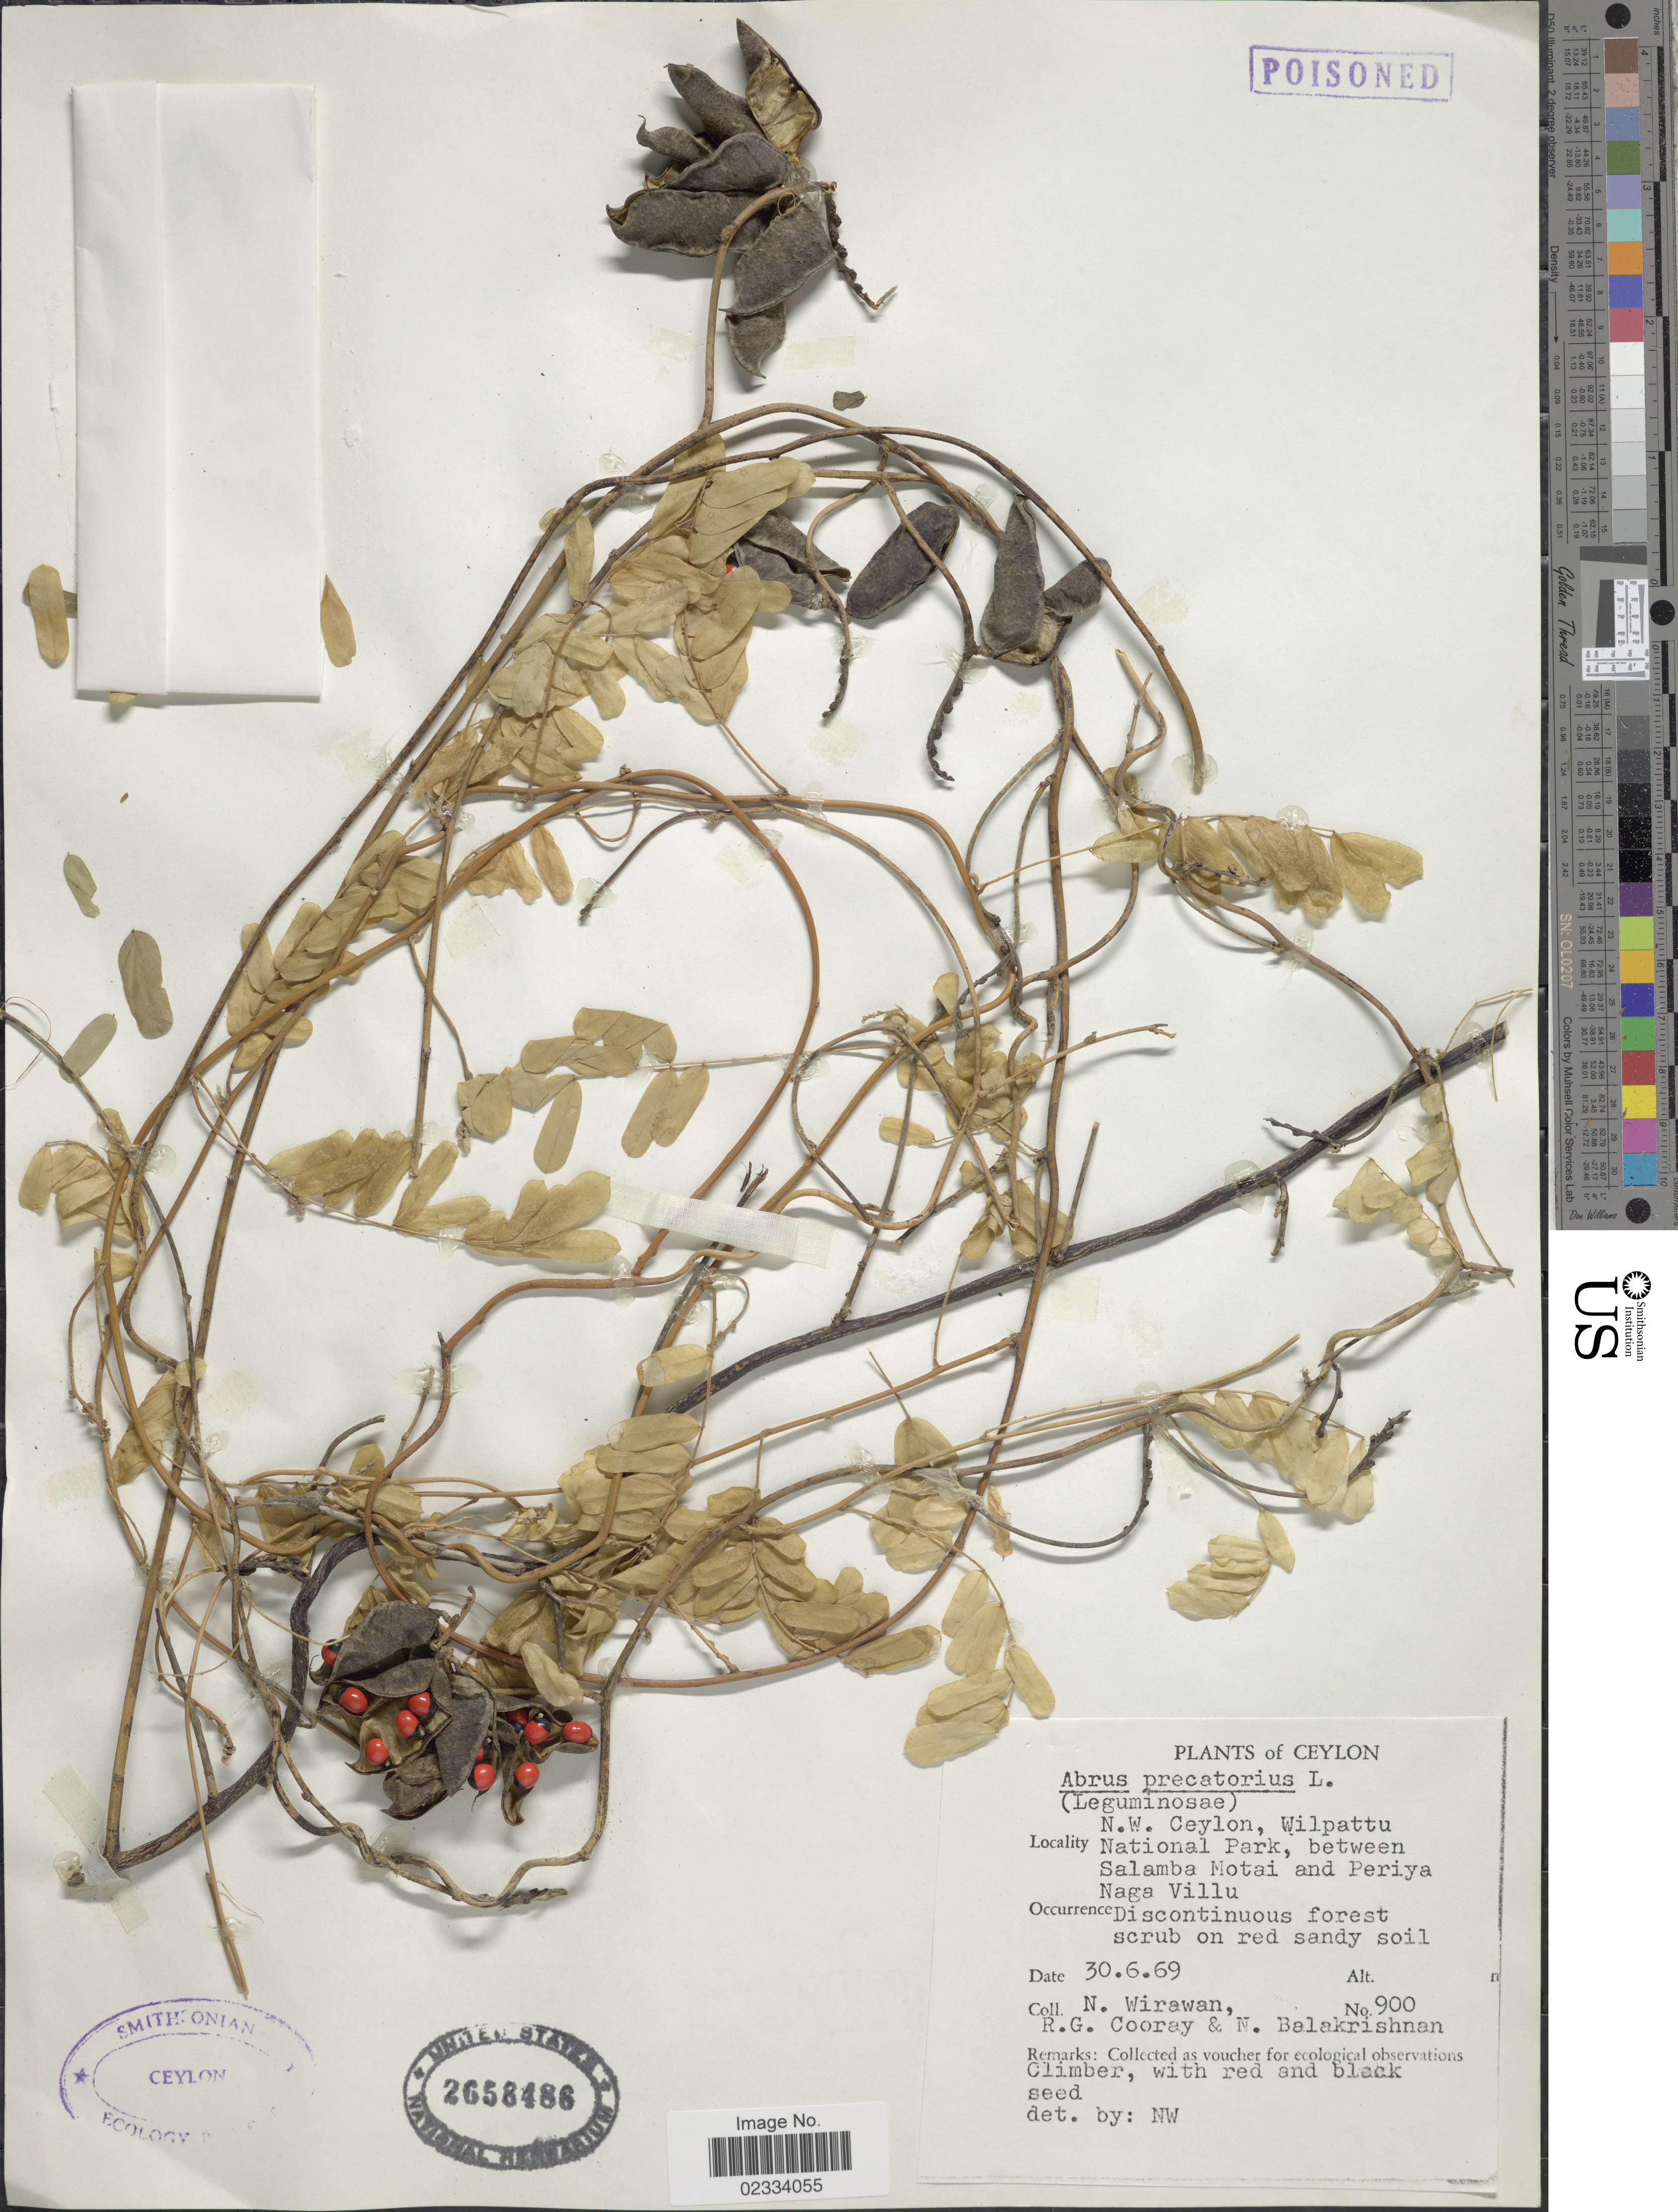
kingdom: Plantae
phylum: Tracheophyta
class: Magnoliopsida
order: Fabales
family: Fabaceae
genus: Abrus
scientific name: Abrus precatorius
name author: L.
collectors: N. Wirawan, R. Cooray & N. Balakrishnan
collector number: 900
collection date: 1969-06-30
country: Sri Lanka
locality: Ceylon. N. W. Ceylon, Wilpattu National Park, between Salamba Motai and Periya Naga Villu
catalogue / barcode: US 2658486